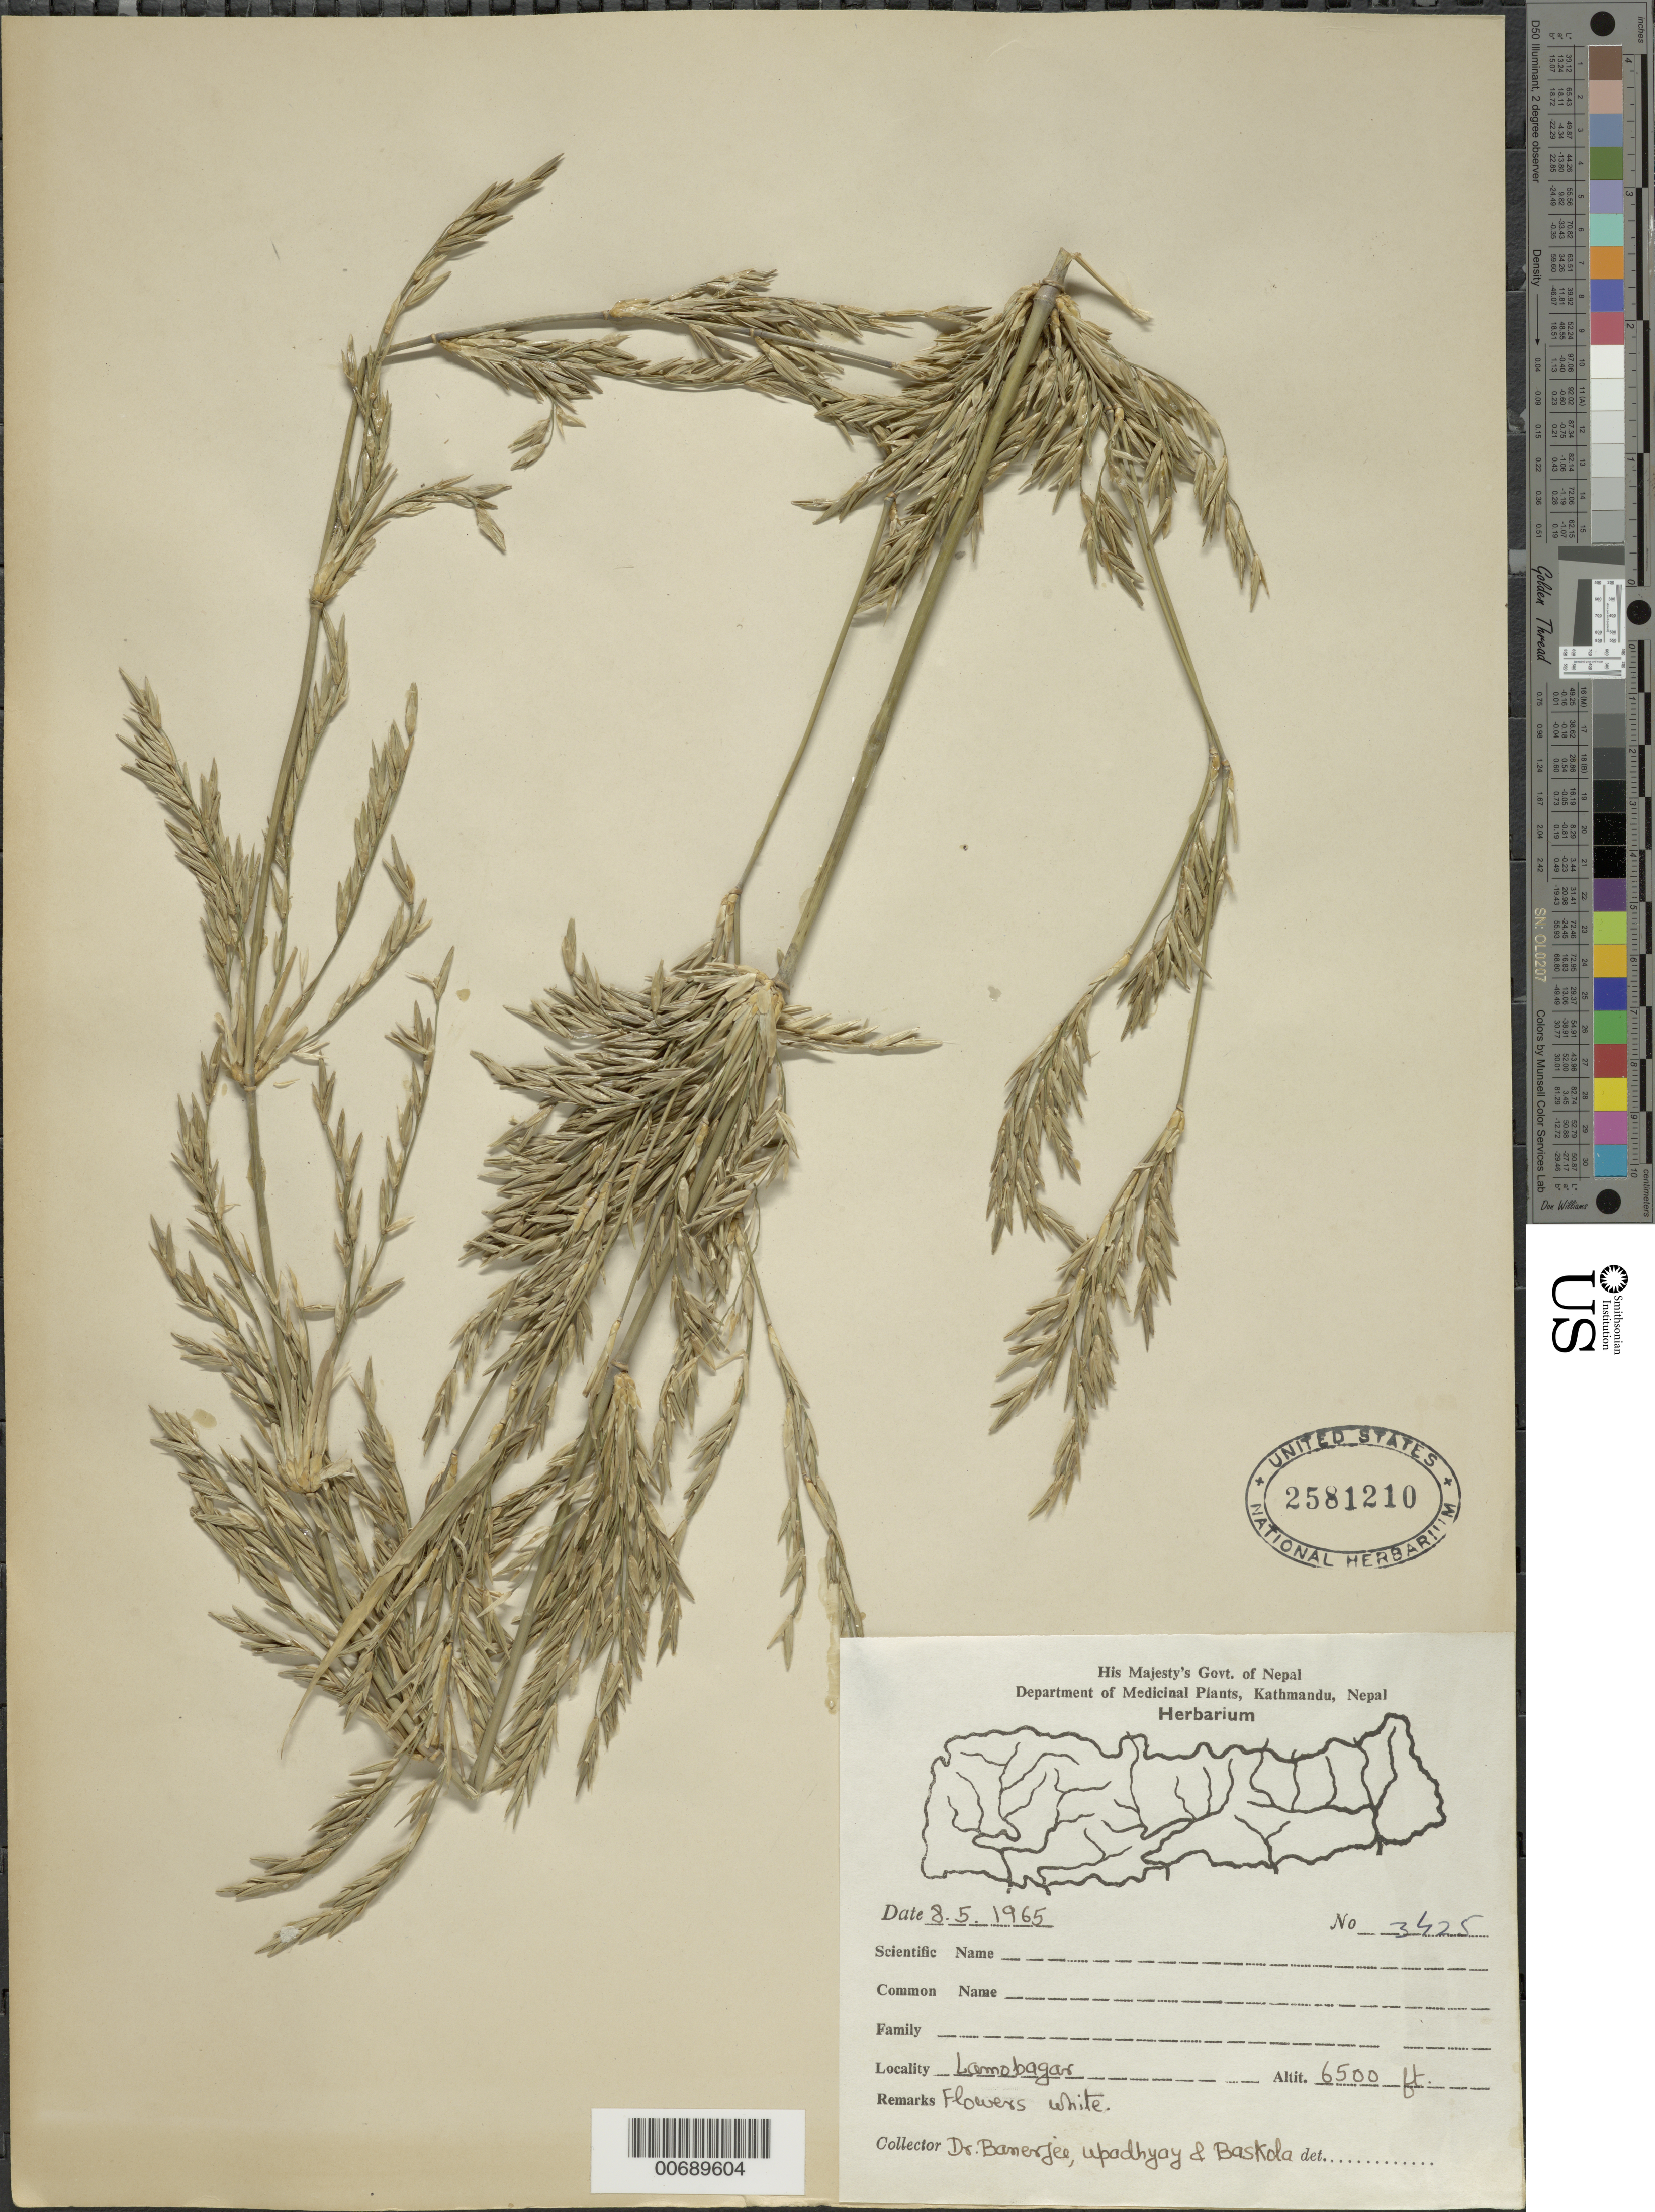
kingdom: Plantae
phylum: Tracheophyta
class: Liliopsida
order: Poales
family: Poaceae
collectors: Bamerjee, --, Upadhyay, -- & -. Baskda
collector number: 3425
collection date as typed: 08 May 1965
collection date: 1965-05-08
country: Nepal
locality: Lamsbagar.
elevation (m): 1981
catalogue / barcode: US 2581210